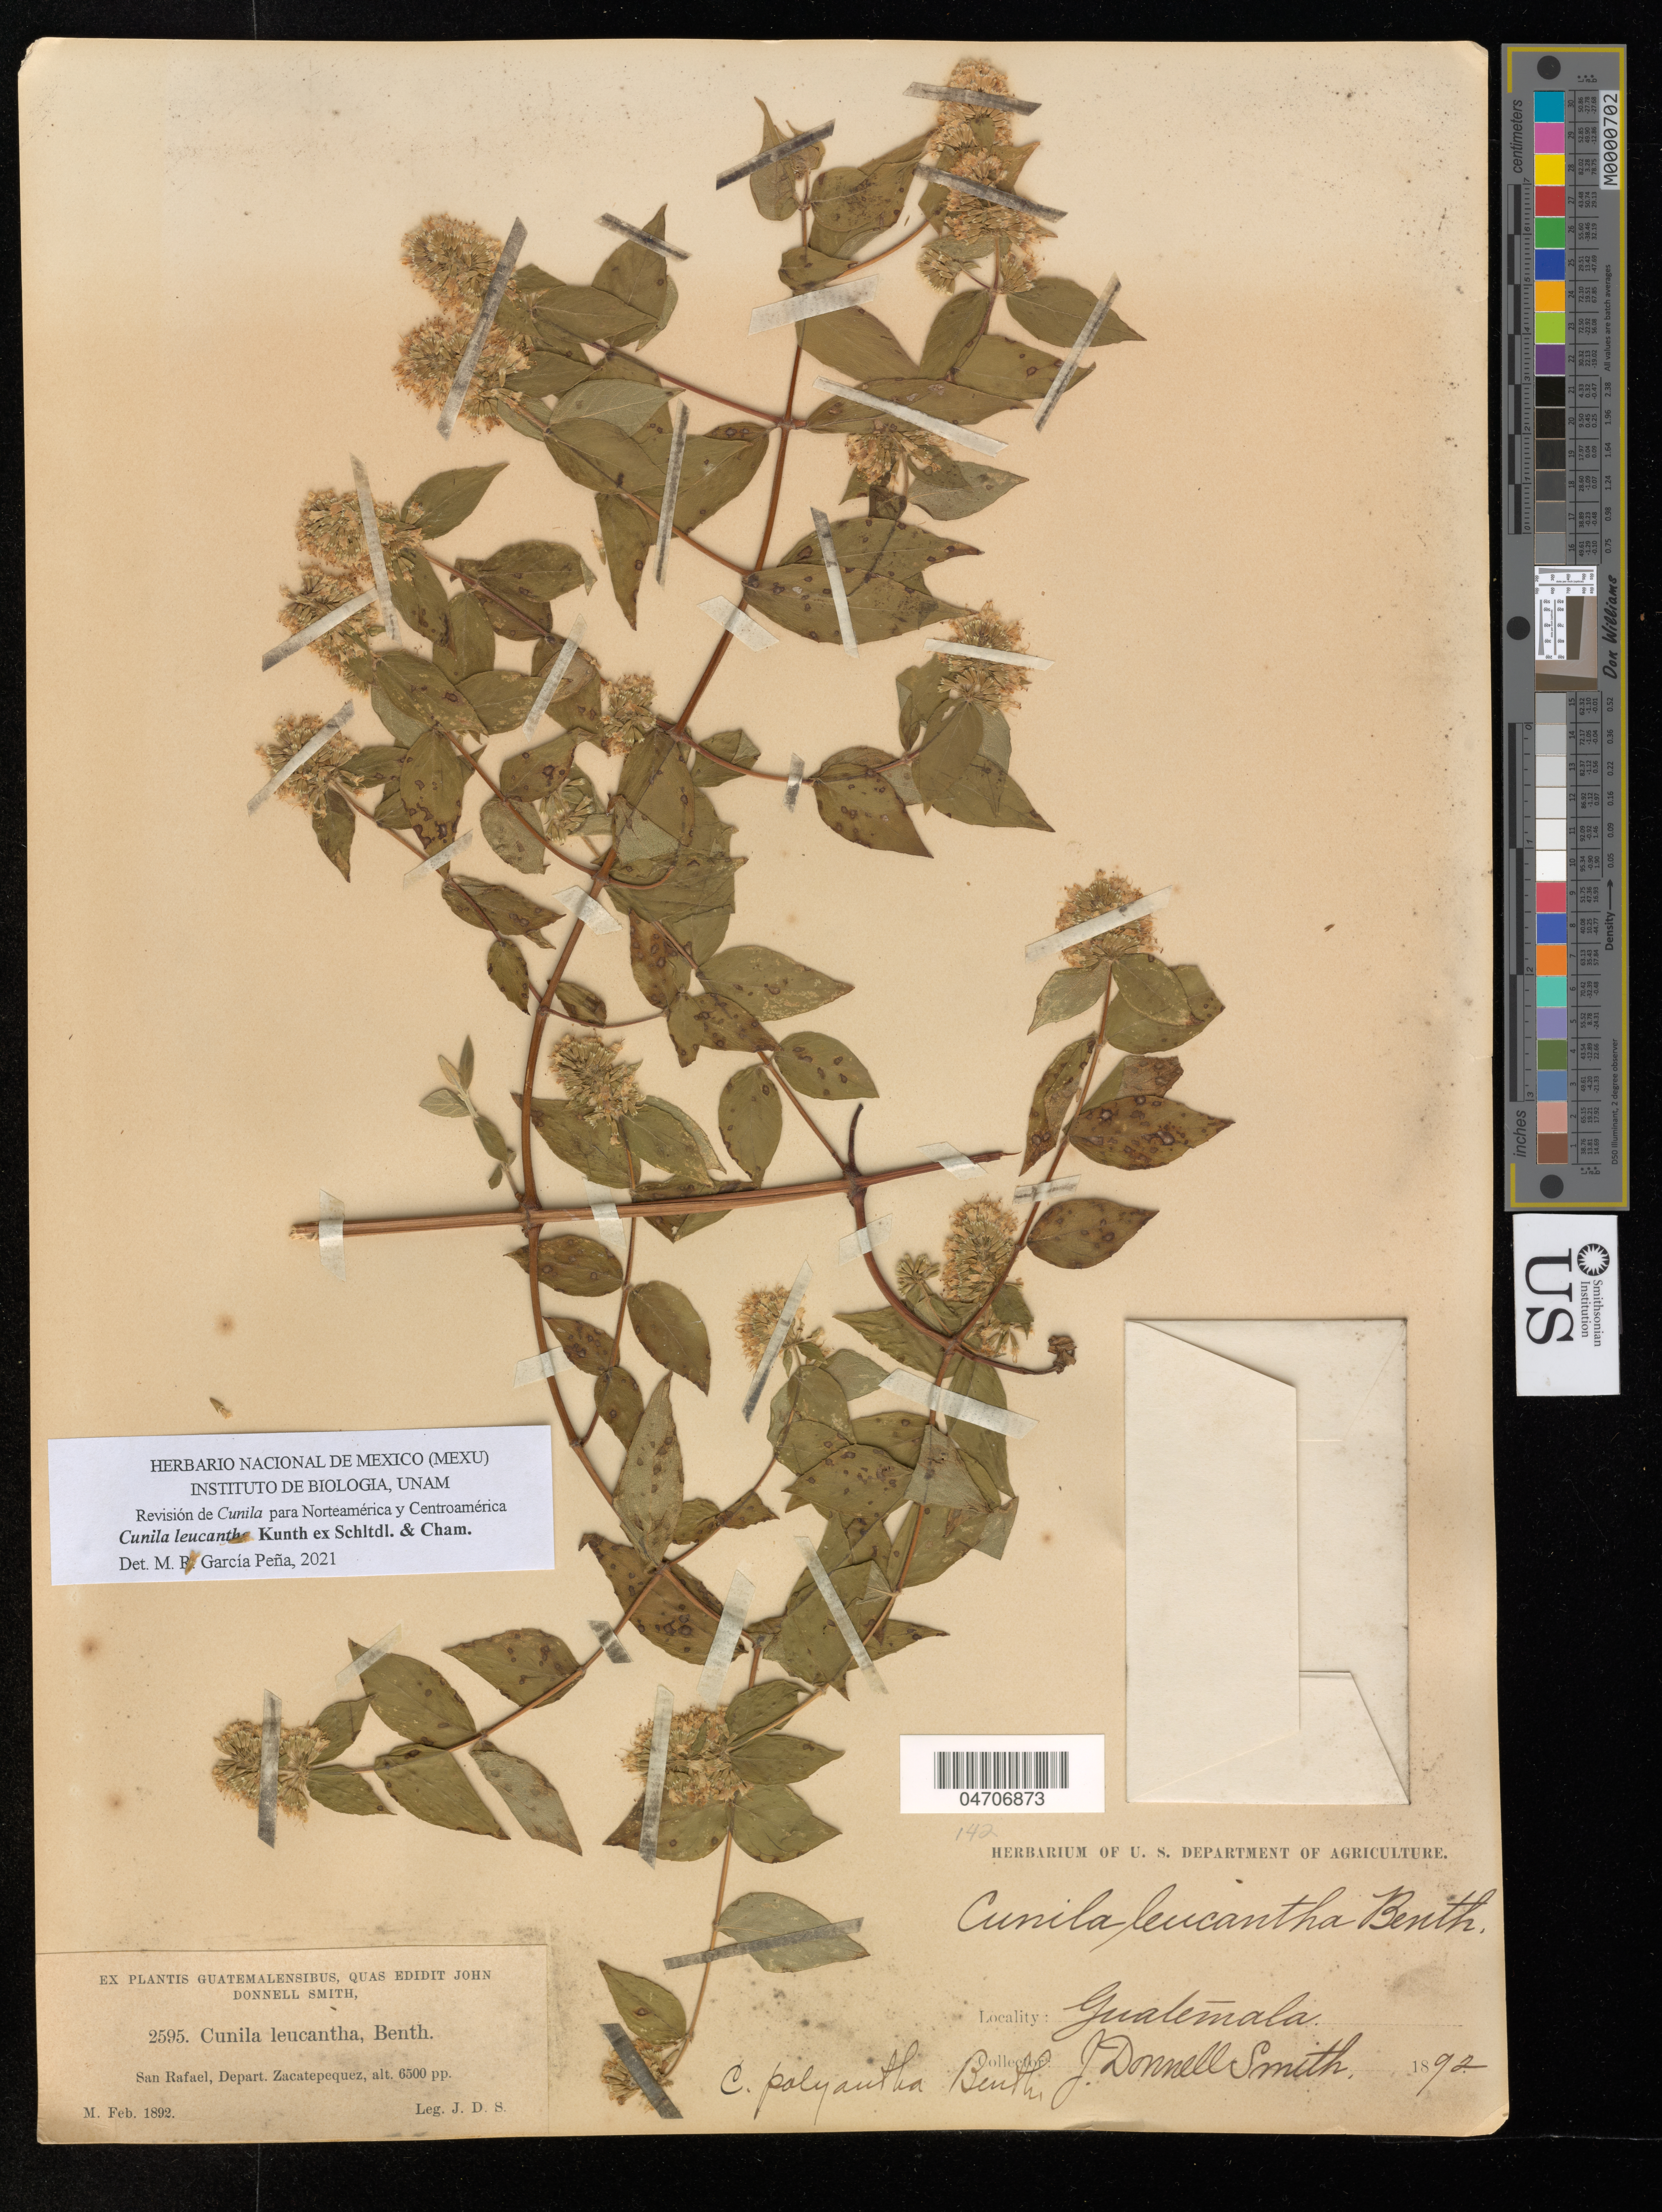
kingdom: Plantae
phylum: Tracheophyta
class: Magnoliopsida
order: Lamiales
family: Lamiaceae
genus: Cunila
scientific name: Cunila polyantha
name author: Benth.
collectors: J. Donnell Smith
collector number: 2595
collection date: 1895-02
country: Guatemala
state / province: Sacatepequez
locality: San Rafael, Depart. Zacatepequez.